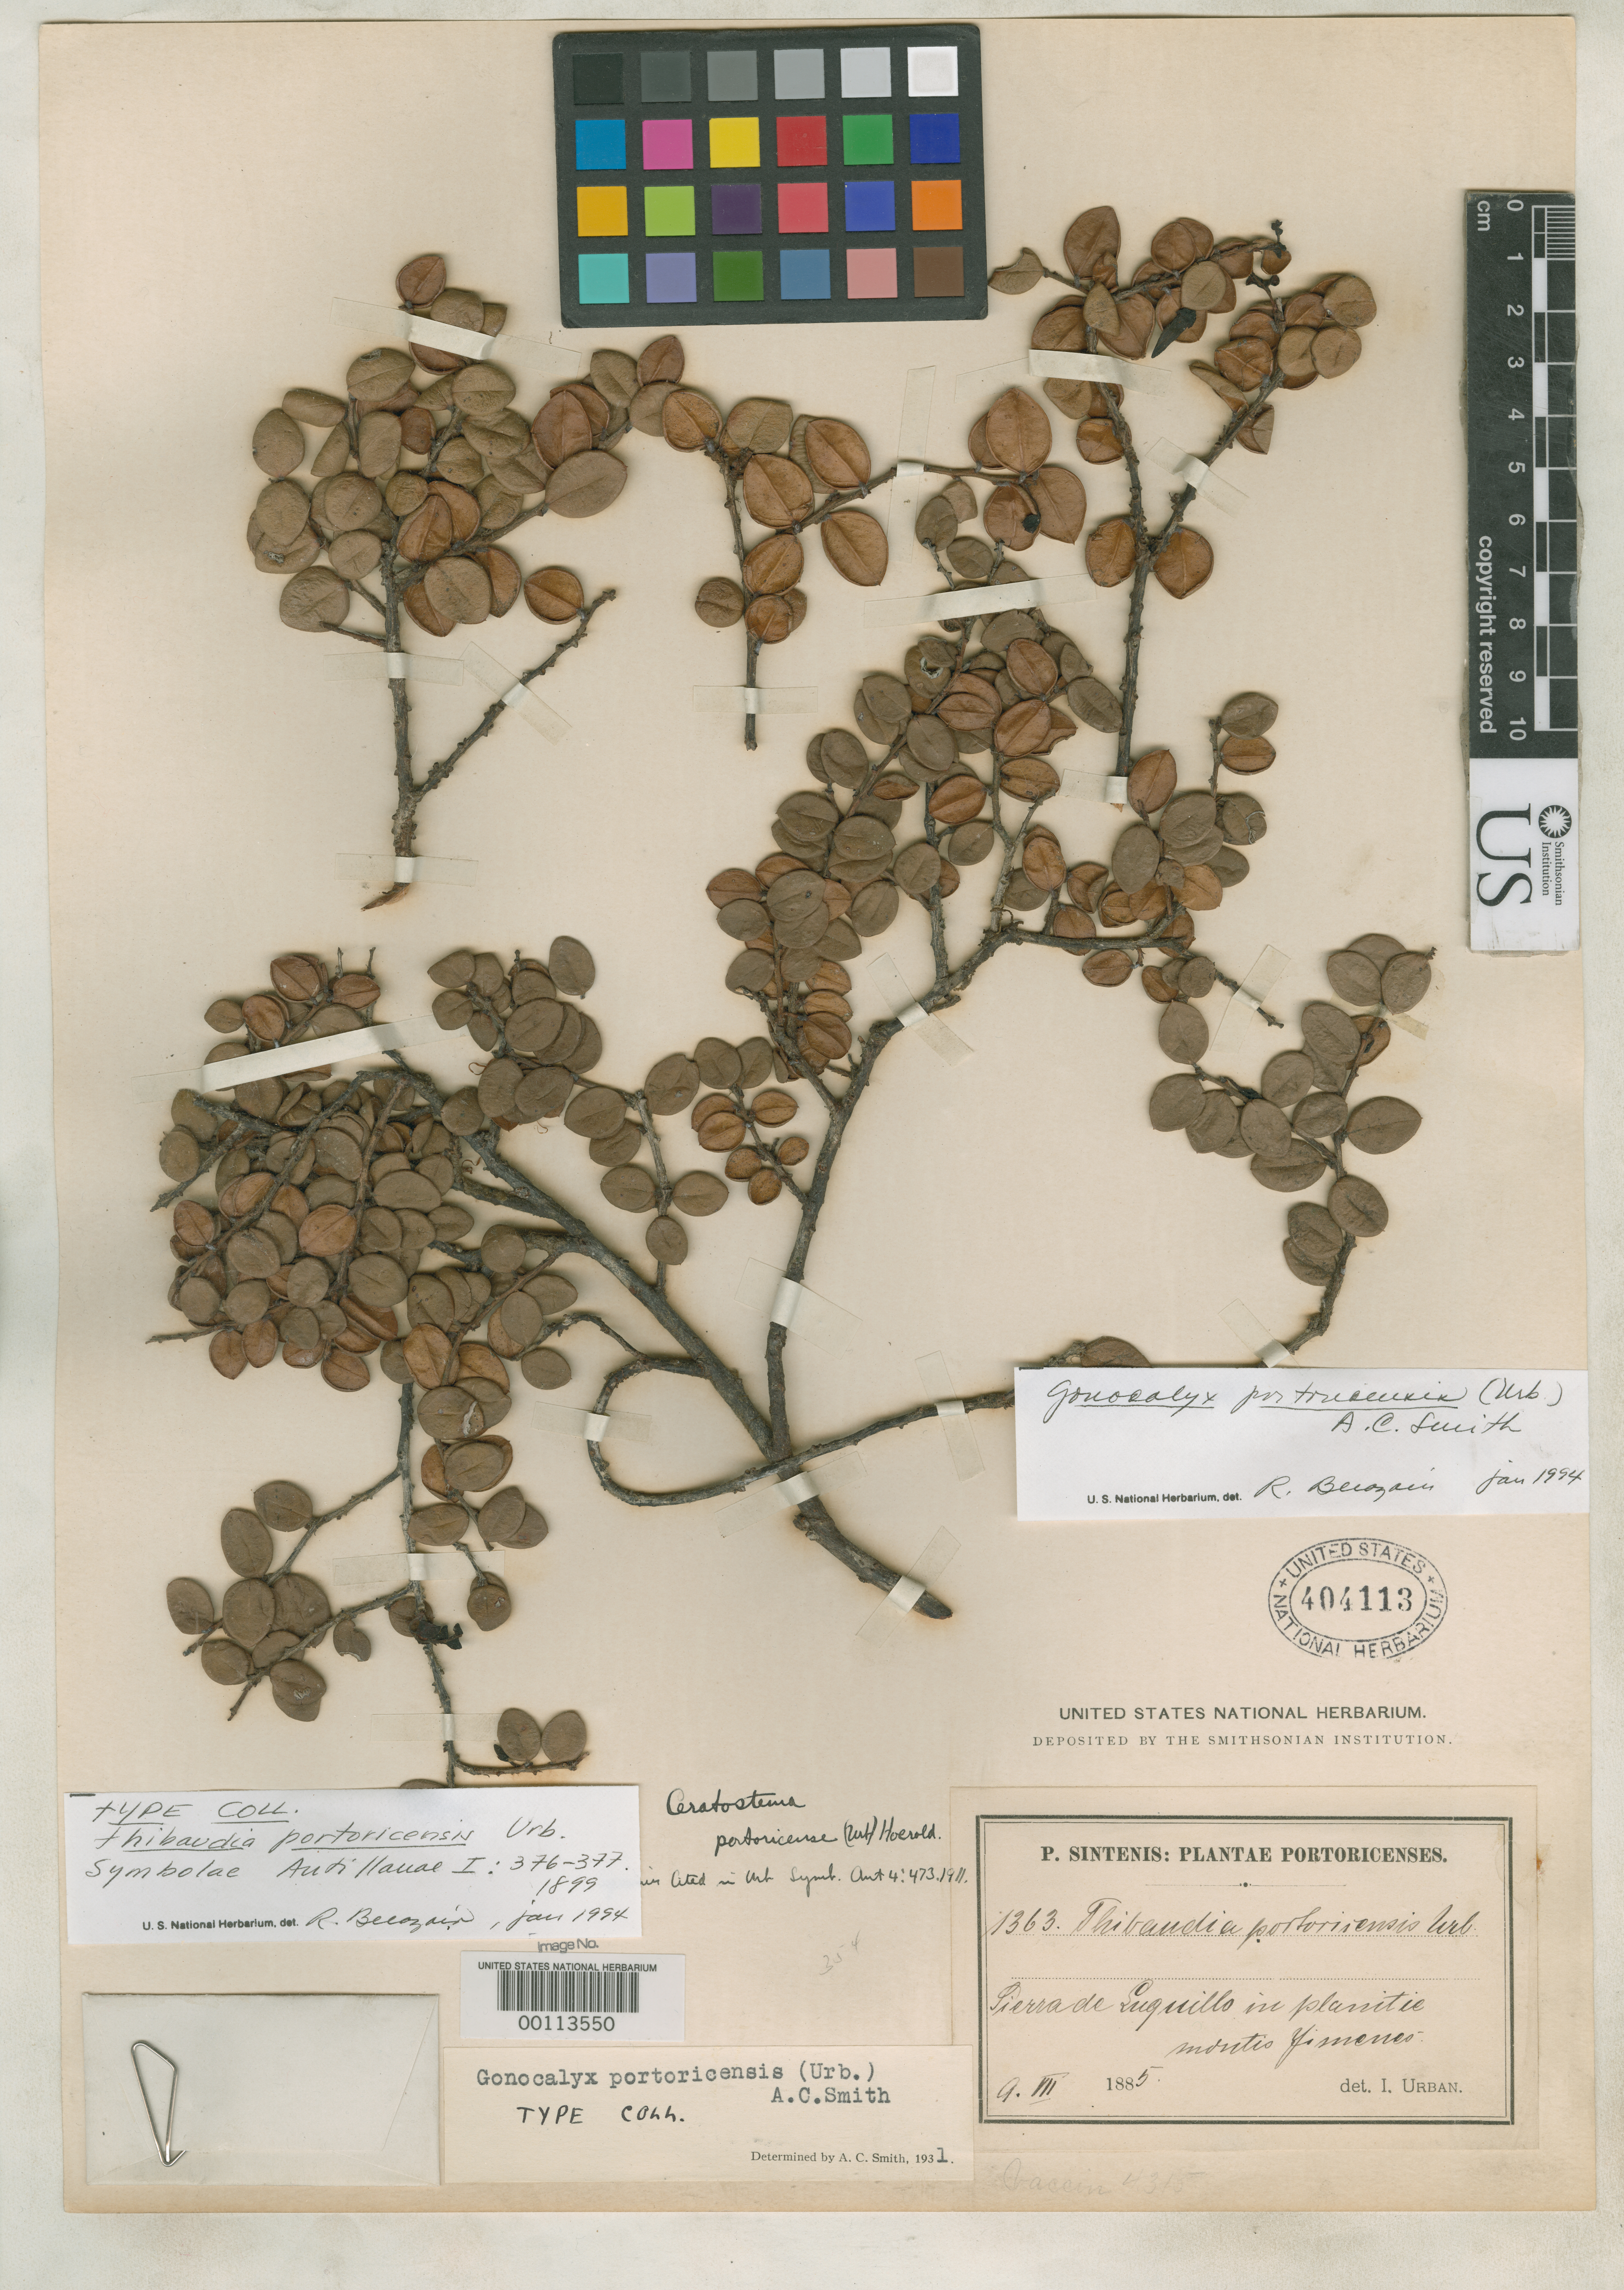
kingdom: Plantae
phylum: Tracheophyta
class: Magnoliopsida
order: Ericales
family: Ericaceae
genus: Thibaudia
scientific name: Thibaudia portoricensis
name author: Urb.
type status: Isotype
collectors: P. Sintenis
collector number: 1363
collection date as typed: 1885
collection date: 1885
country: Puerto Rico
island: Greater Antilles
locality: "in Sierra de Luquillo Planitie montis Jimenes".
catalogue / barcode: US 404113